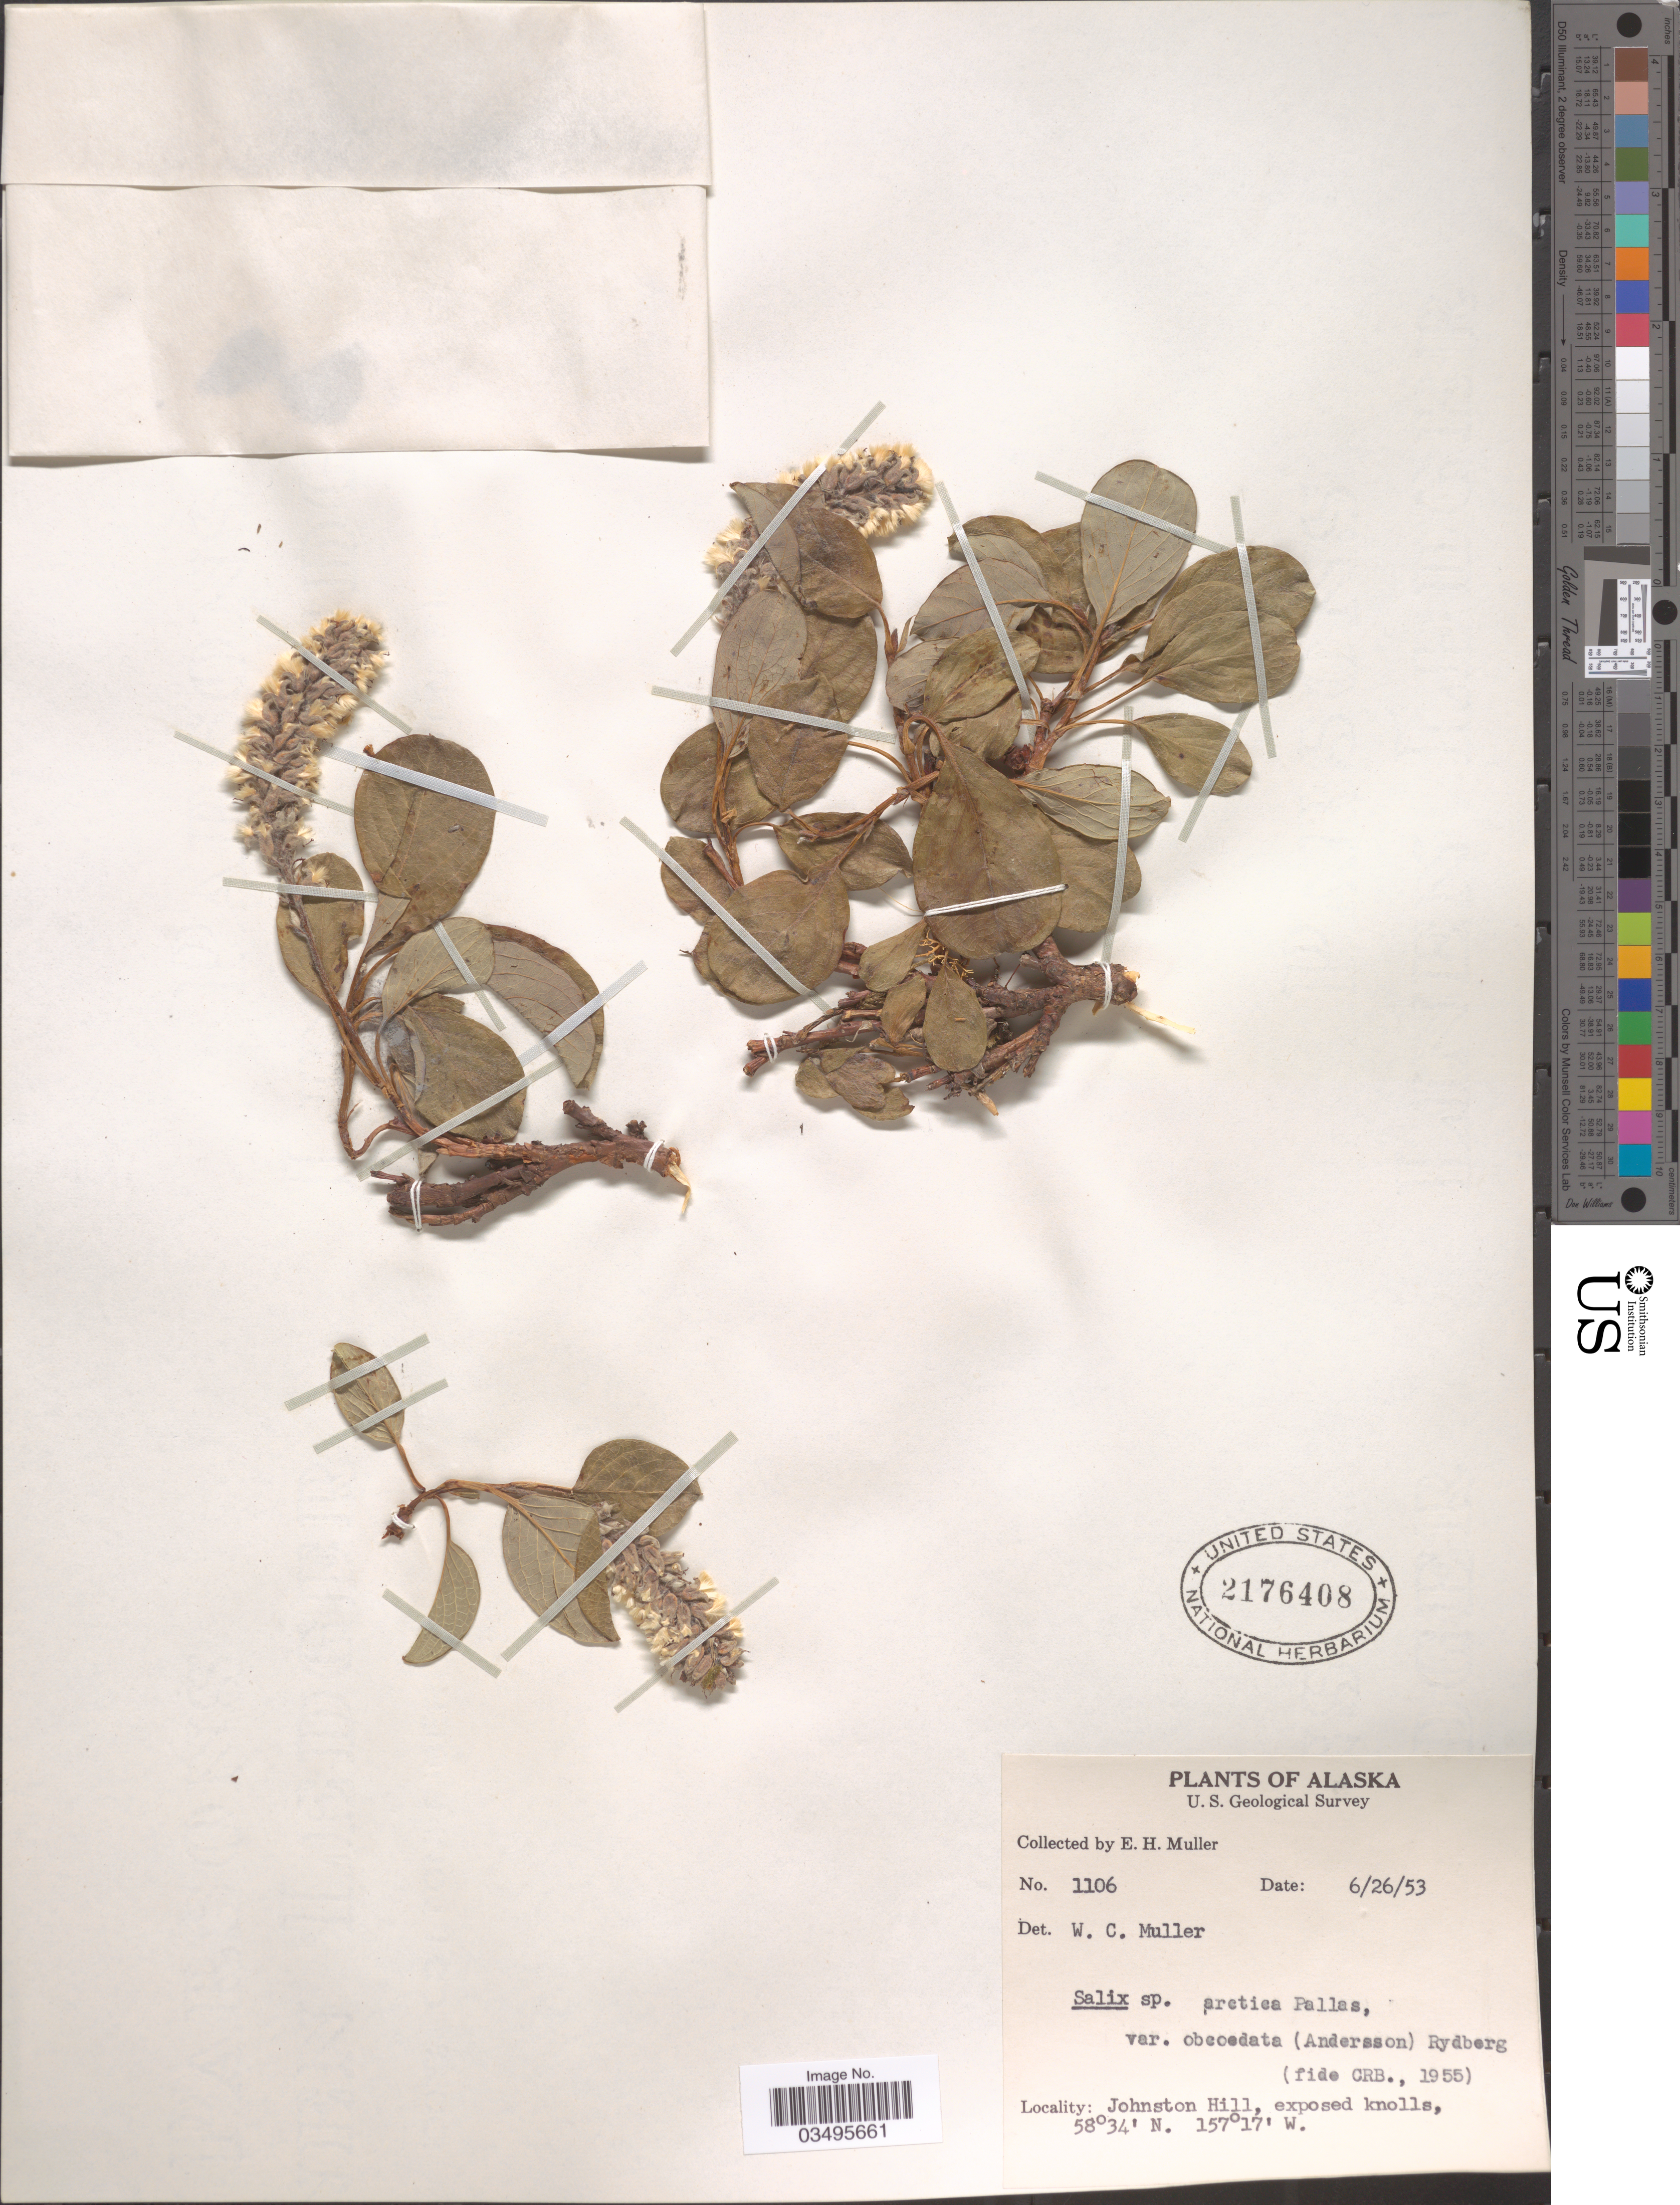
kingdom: Plantae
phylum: Tracheophyta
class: Magnoliopsida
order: Malpighiales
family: Salicaceae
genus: Salix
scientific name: Salix arctica var. obcordata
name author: (Andersson) Rydb.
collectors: E. H. Muller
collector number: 1106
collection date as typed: Transcribed d/m/y: 26/6/53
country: United States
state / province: Alaska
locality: Johnston Hill, exposed knolls.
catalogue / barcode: US 2176408